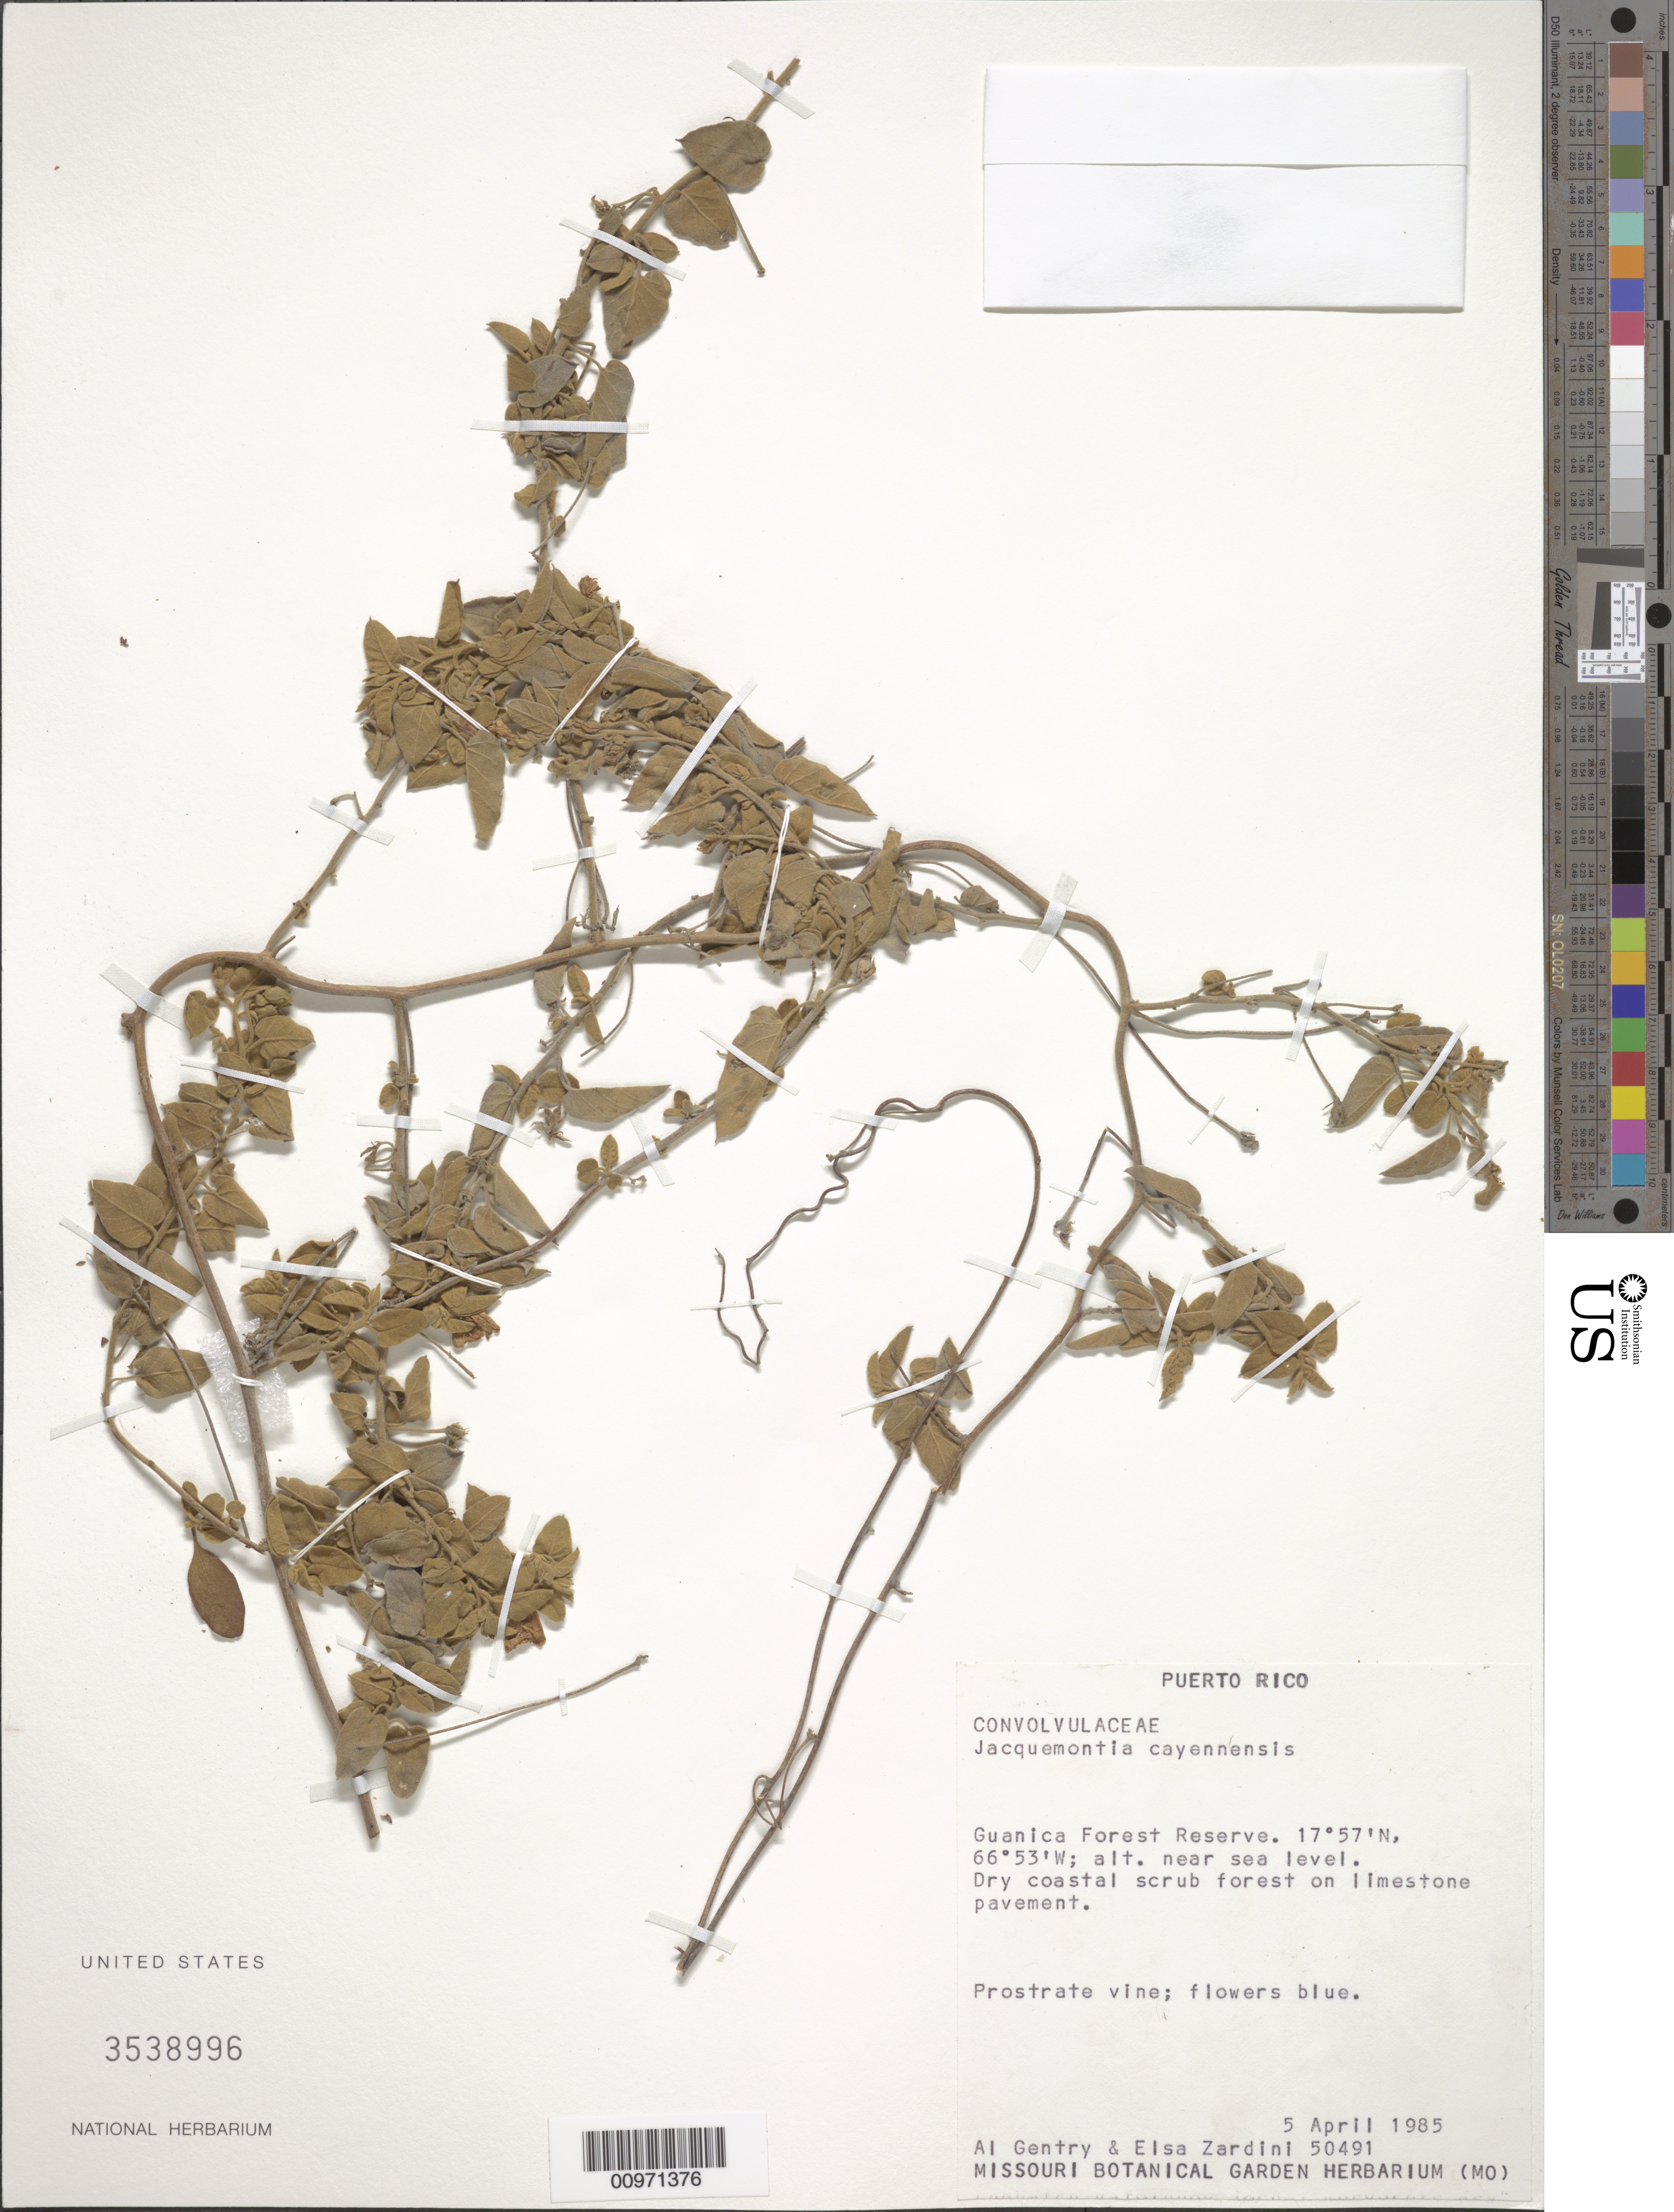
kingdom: Plantae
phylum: Tracheophyta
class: Magnoliopsida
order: Solanales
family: Convolvulaceae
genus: Jacquemontia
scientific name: Jacquemontia cayensis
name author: Britton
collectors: A. H. Gentry & E. M. Zardini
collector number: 50491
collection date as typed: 05 Apr 1985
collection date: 1985-04-05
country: Puerto Rico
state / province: Guánica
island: Puerto Rico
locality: Guanica Forest Reserve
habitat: Dry coastal scrub forest on limestone pavement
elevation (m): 0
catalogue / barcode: US 3538996